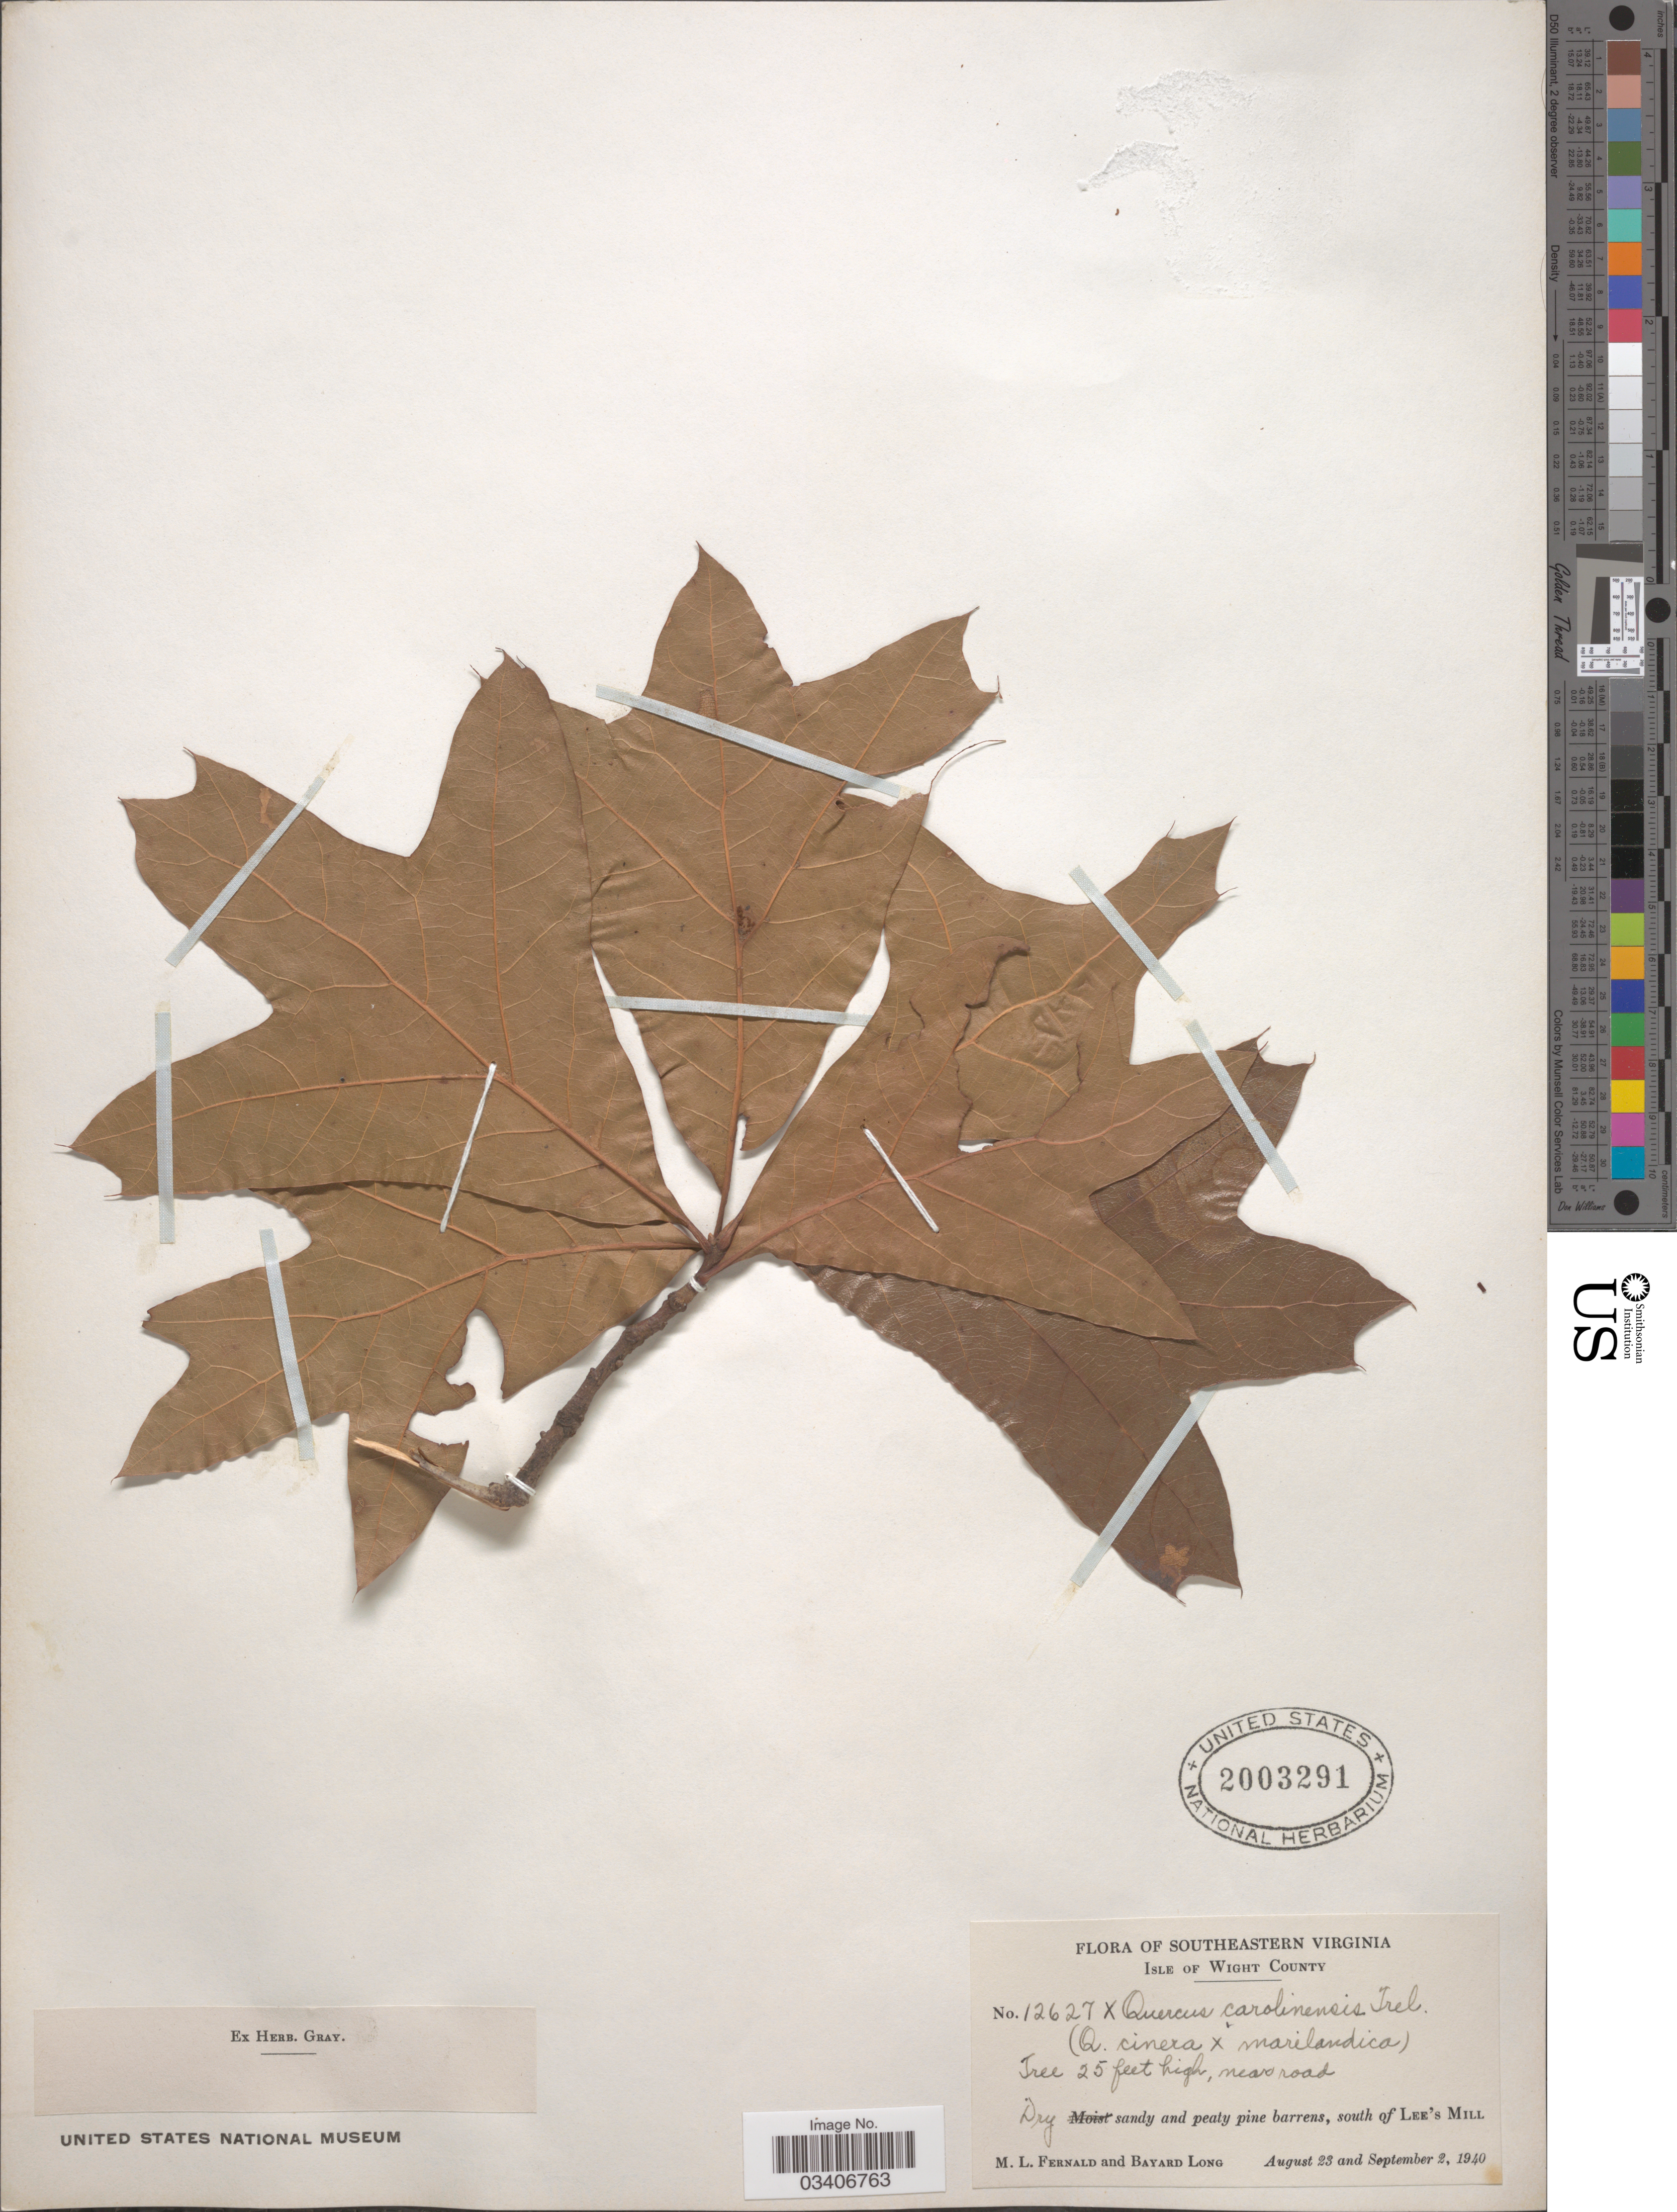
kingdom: Plantae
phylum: Tracheophyta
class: Magnoliopsida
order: Fagales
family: Fagaceae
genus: Quercus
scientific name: Quercus marilandica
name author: (L.) Münchh.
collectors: M. L. Fernald & B. Long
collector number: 12627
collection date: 1940-08-23/1940-09-02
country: United States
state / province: Virginia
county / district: Isle of Wight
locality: Southeastern Virginia. Isle of Wight County. South of Lee's Mill.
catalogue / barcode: US 2003291